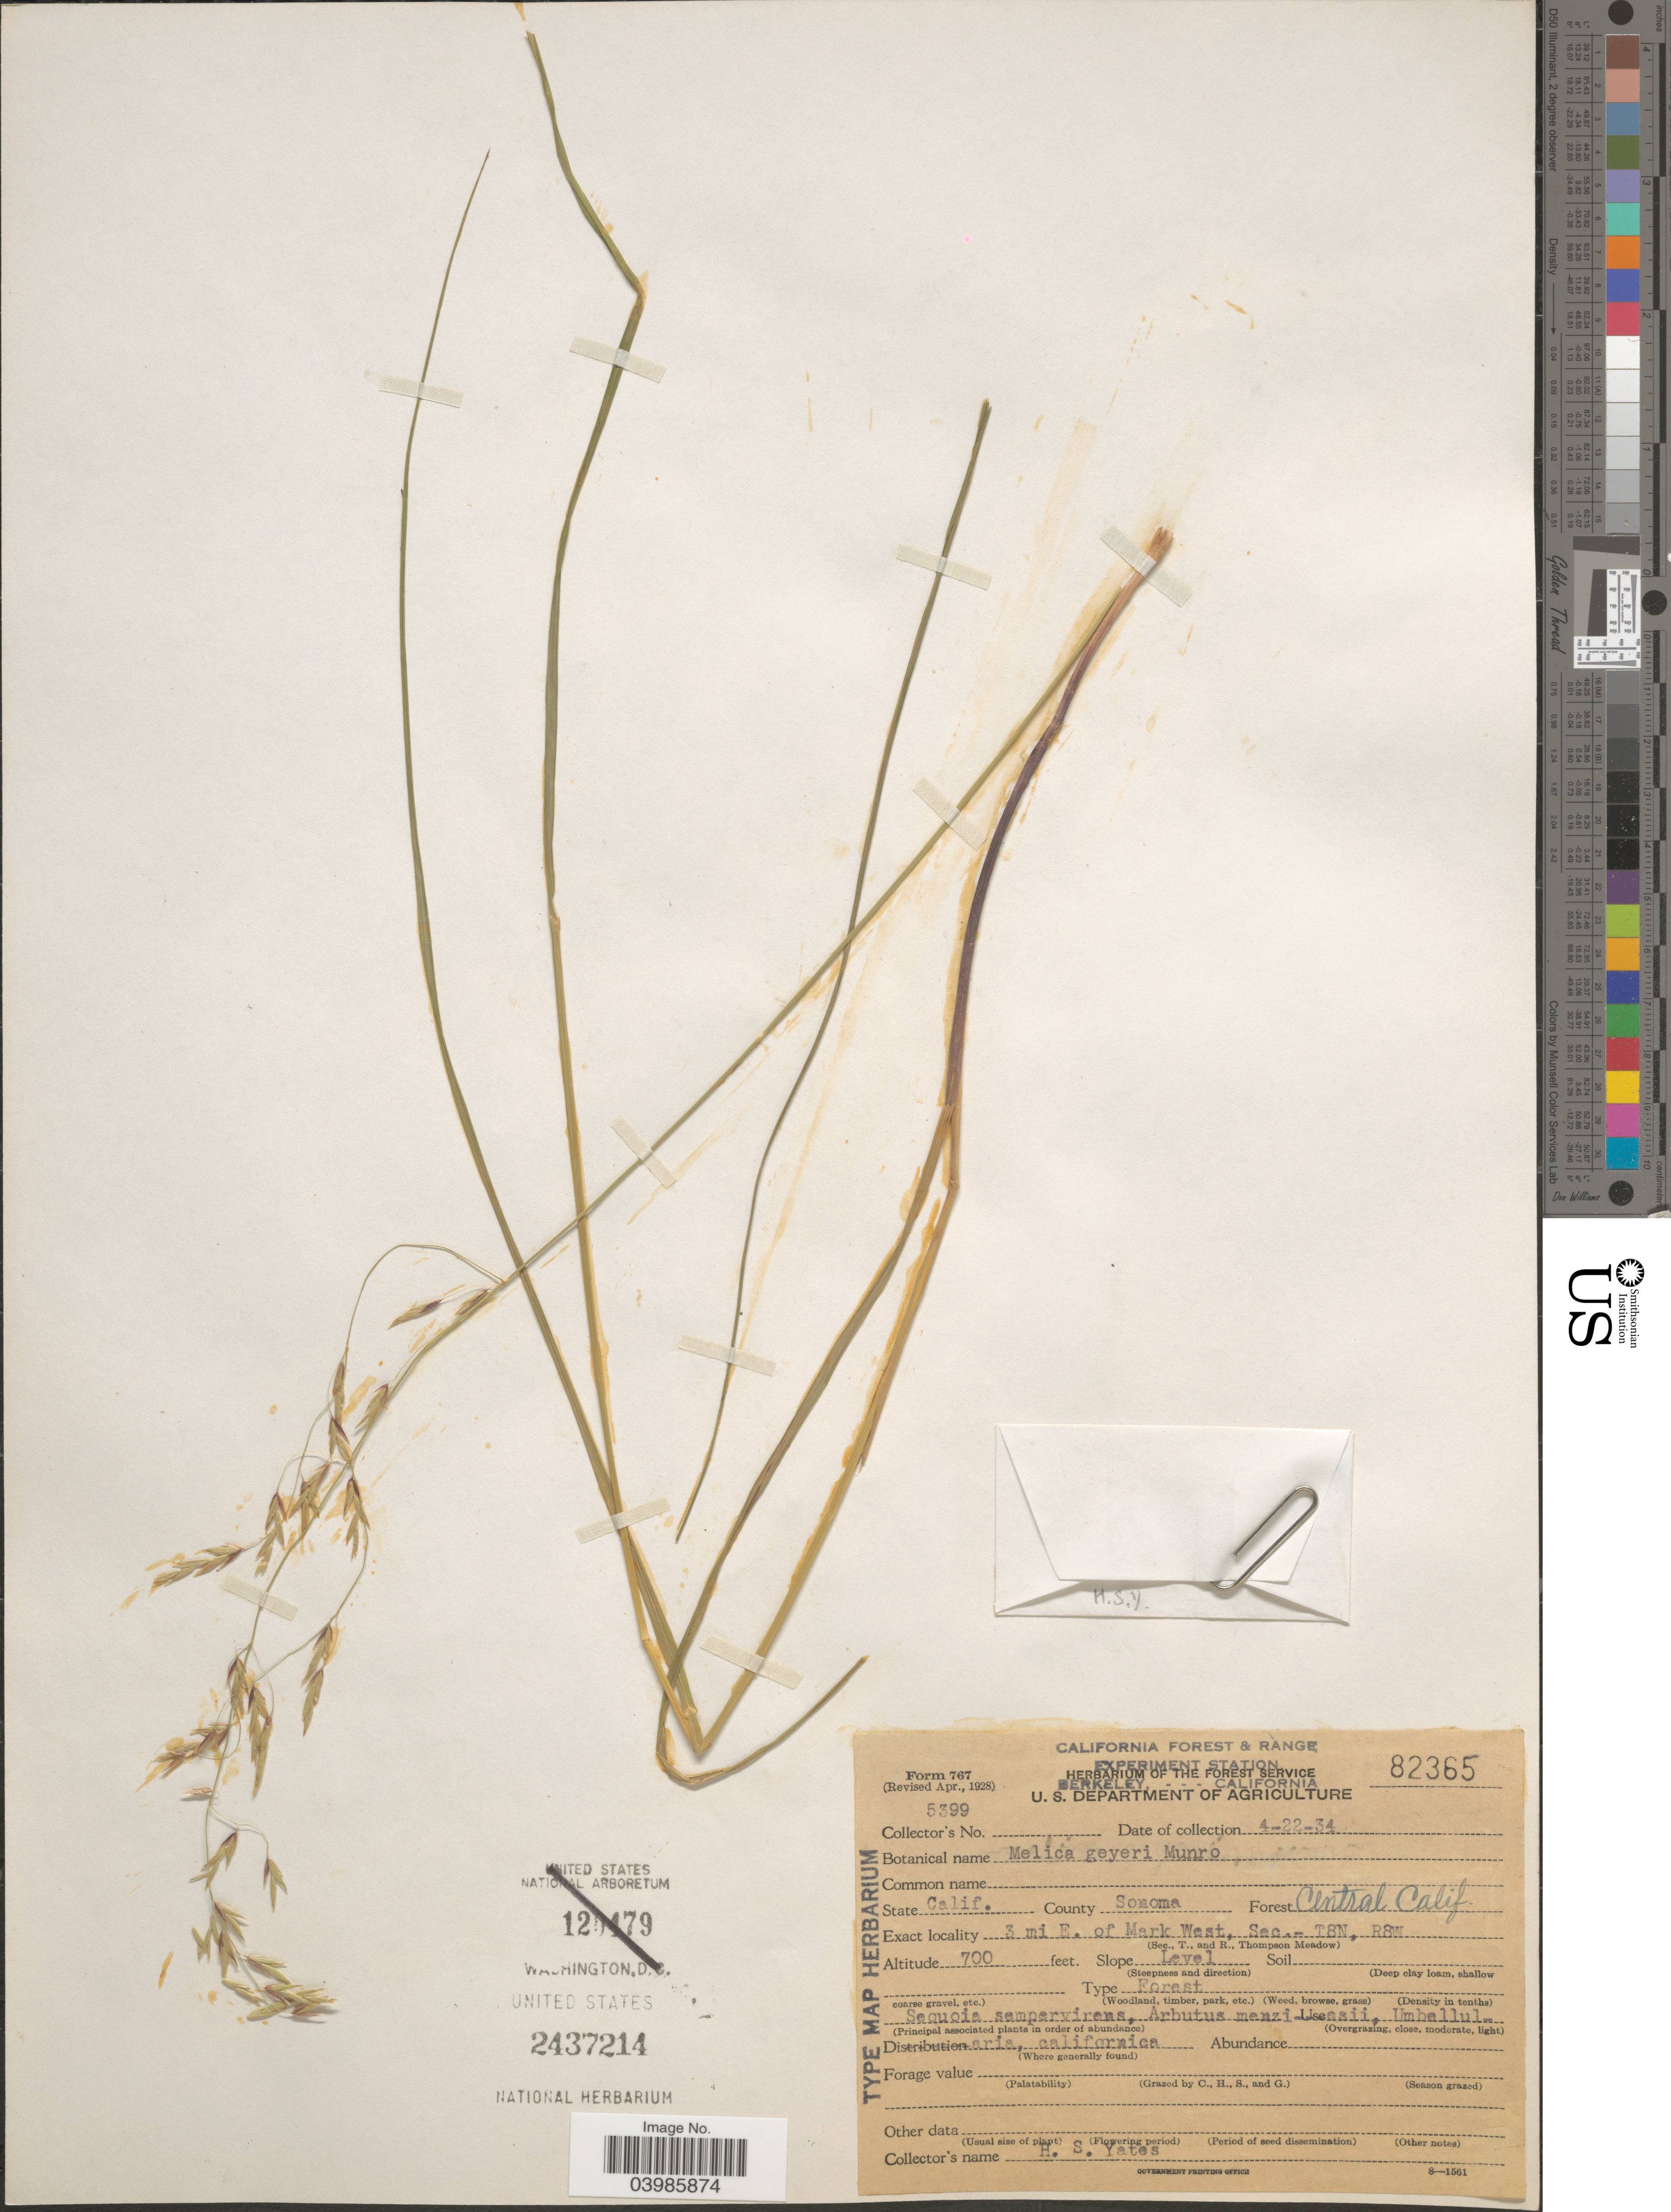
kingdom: Plantae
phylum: Tracheophyta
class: Liliopsida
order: Poales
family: Poaceae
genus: Melica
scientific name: Melica geyeri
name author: Munro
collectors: H. S. Yates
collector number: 5399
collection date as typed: Transcribed d/m/y: 22/4/34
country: United States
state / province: California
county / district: Sonoma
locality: County Sonoma. Forest Central Calif. 3 mi E. of Mark West, Sec.- T8N, R8W.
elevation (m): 213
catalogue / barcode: US 2437214